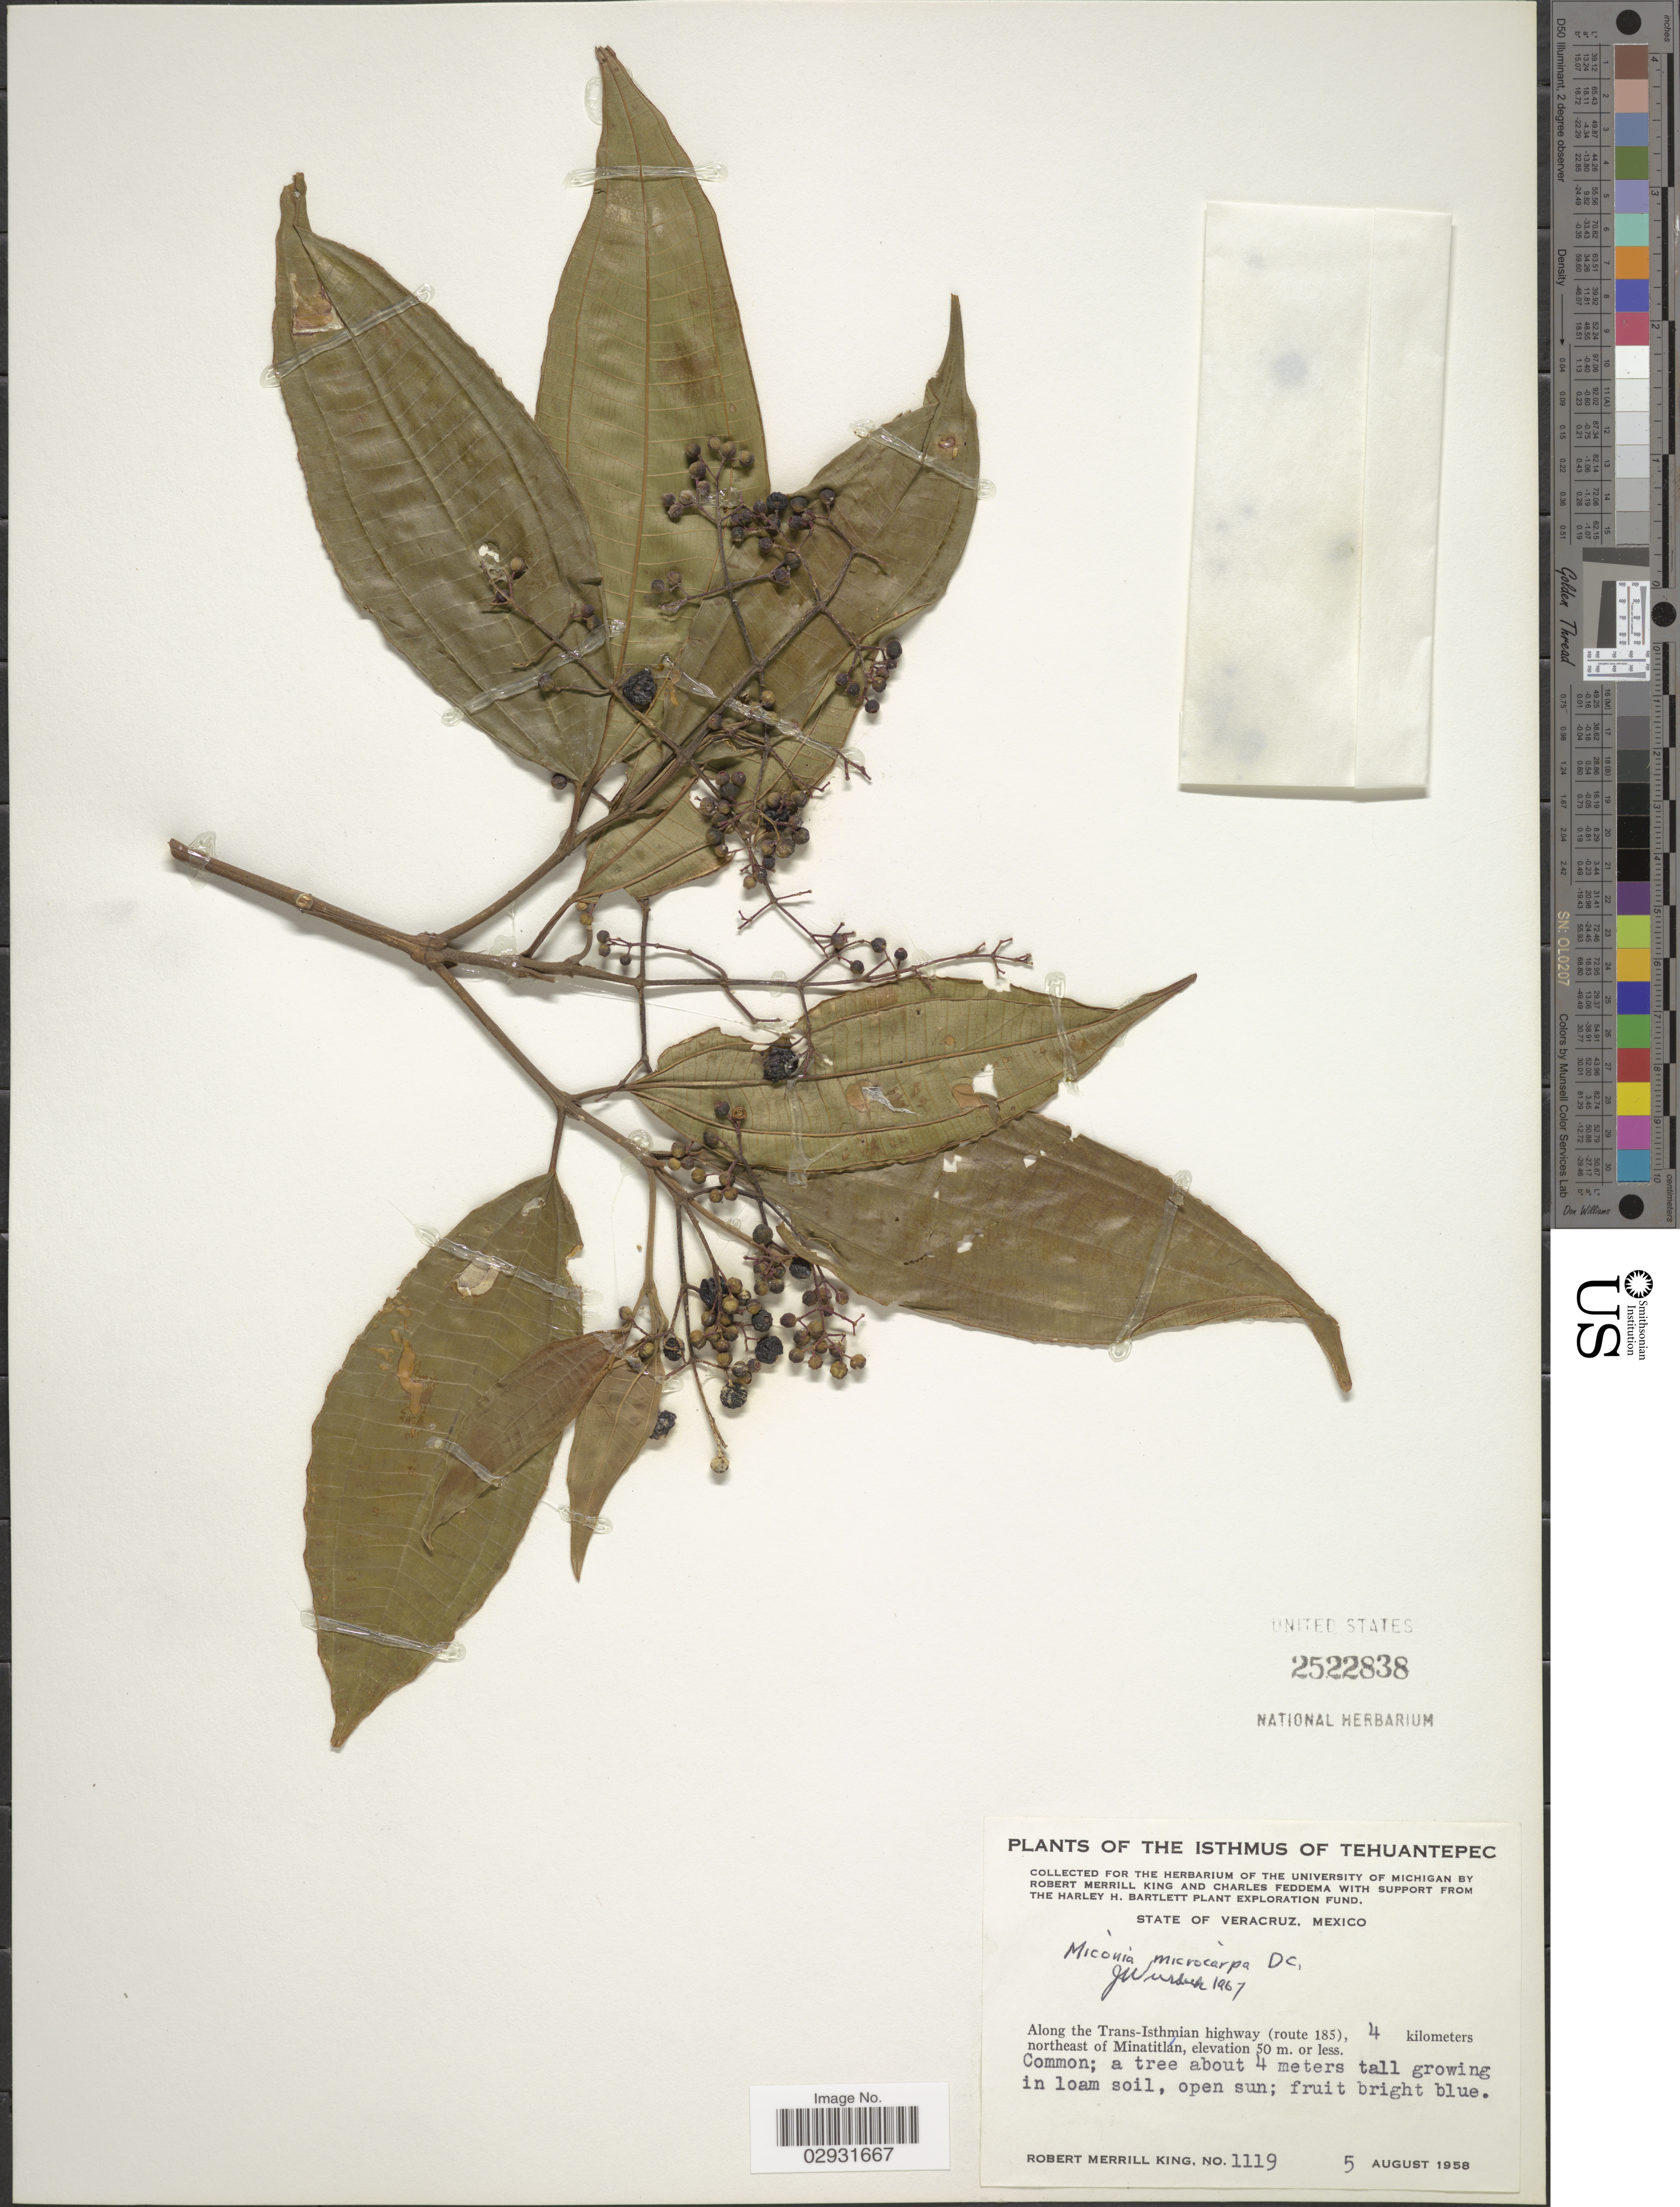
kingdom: Plantae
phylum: Tracheophyta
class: Magnoliopsida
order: Myrtales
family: Melastomataceae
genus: Miconia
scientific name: Miconia affinis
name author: DC.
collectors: R. M. King & C. Feddema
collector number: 1119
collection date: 1958-08-05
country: Mexico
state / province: Veracruz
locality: Isthmus of Tehuantepec. State of Veracruz. Along the Trans-Isthmian highway (route 185), 4 kilometers northeast of Minatitlán.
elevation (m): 50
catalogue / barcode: US 2522838